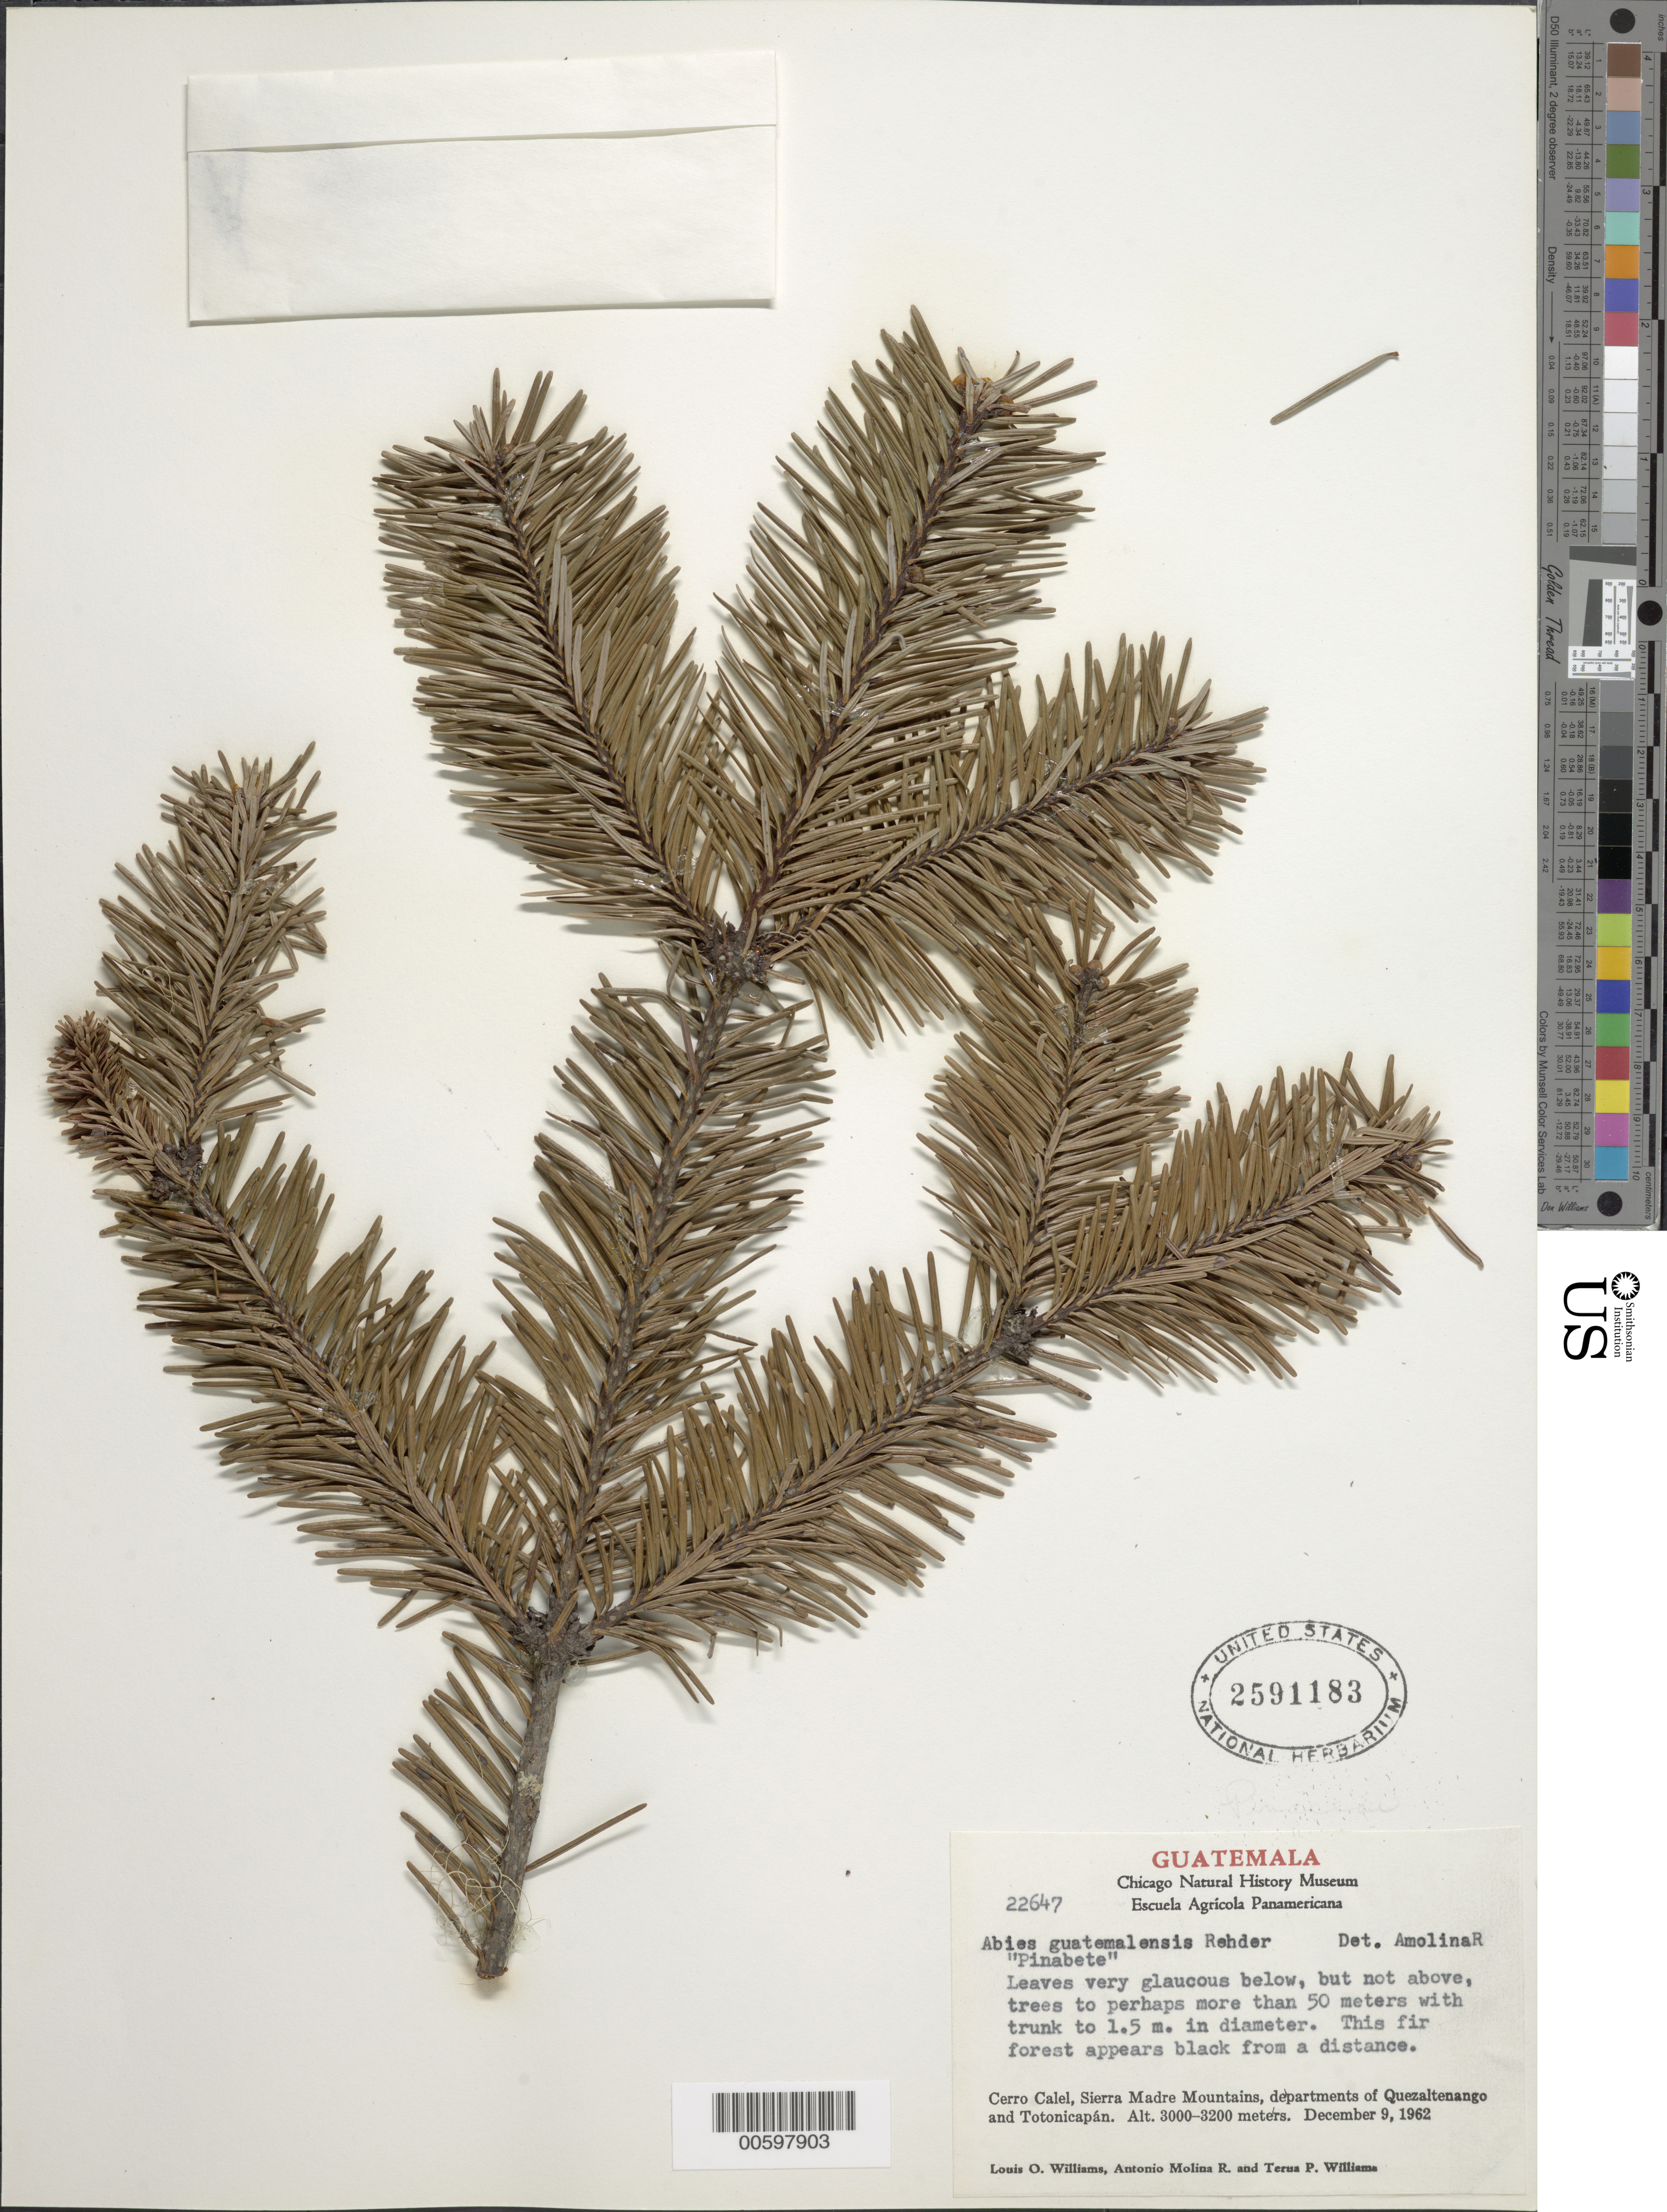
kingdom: Plantae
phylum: Tracheophyta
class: Pinopsida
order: Pinales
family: Pinaceae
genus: Abies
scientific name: Abies guatemalensis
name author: Rehder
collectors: L. O. Williams, A. Molina R. & T. P. Williams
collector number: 22647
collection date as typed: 09 Dec 1962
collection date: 1962-12-09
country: Guatemala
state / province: Quetzaltenango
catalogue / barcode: US 2591183